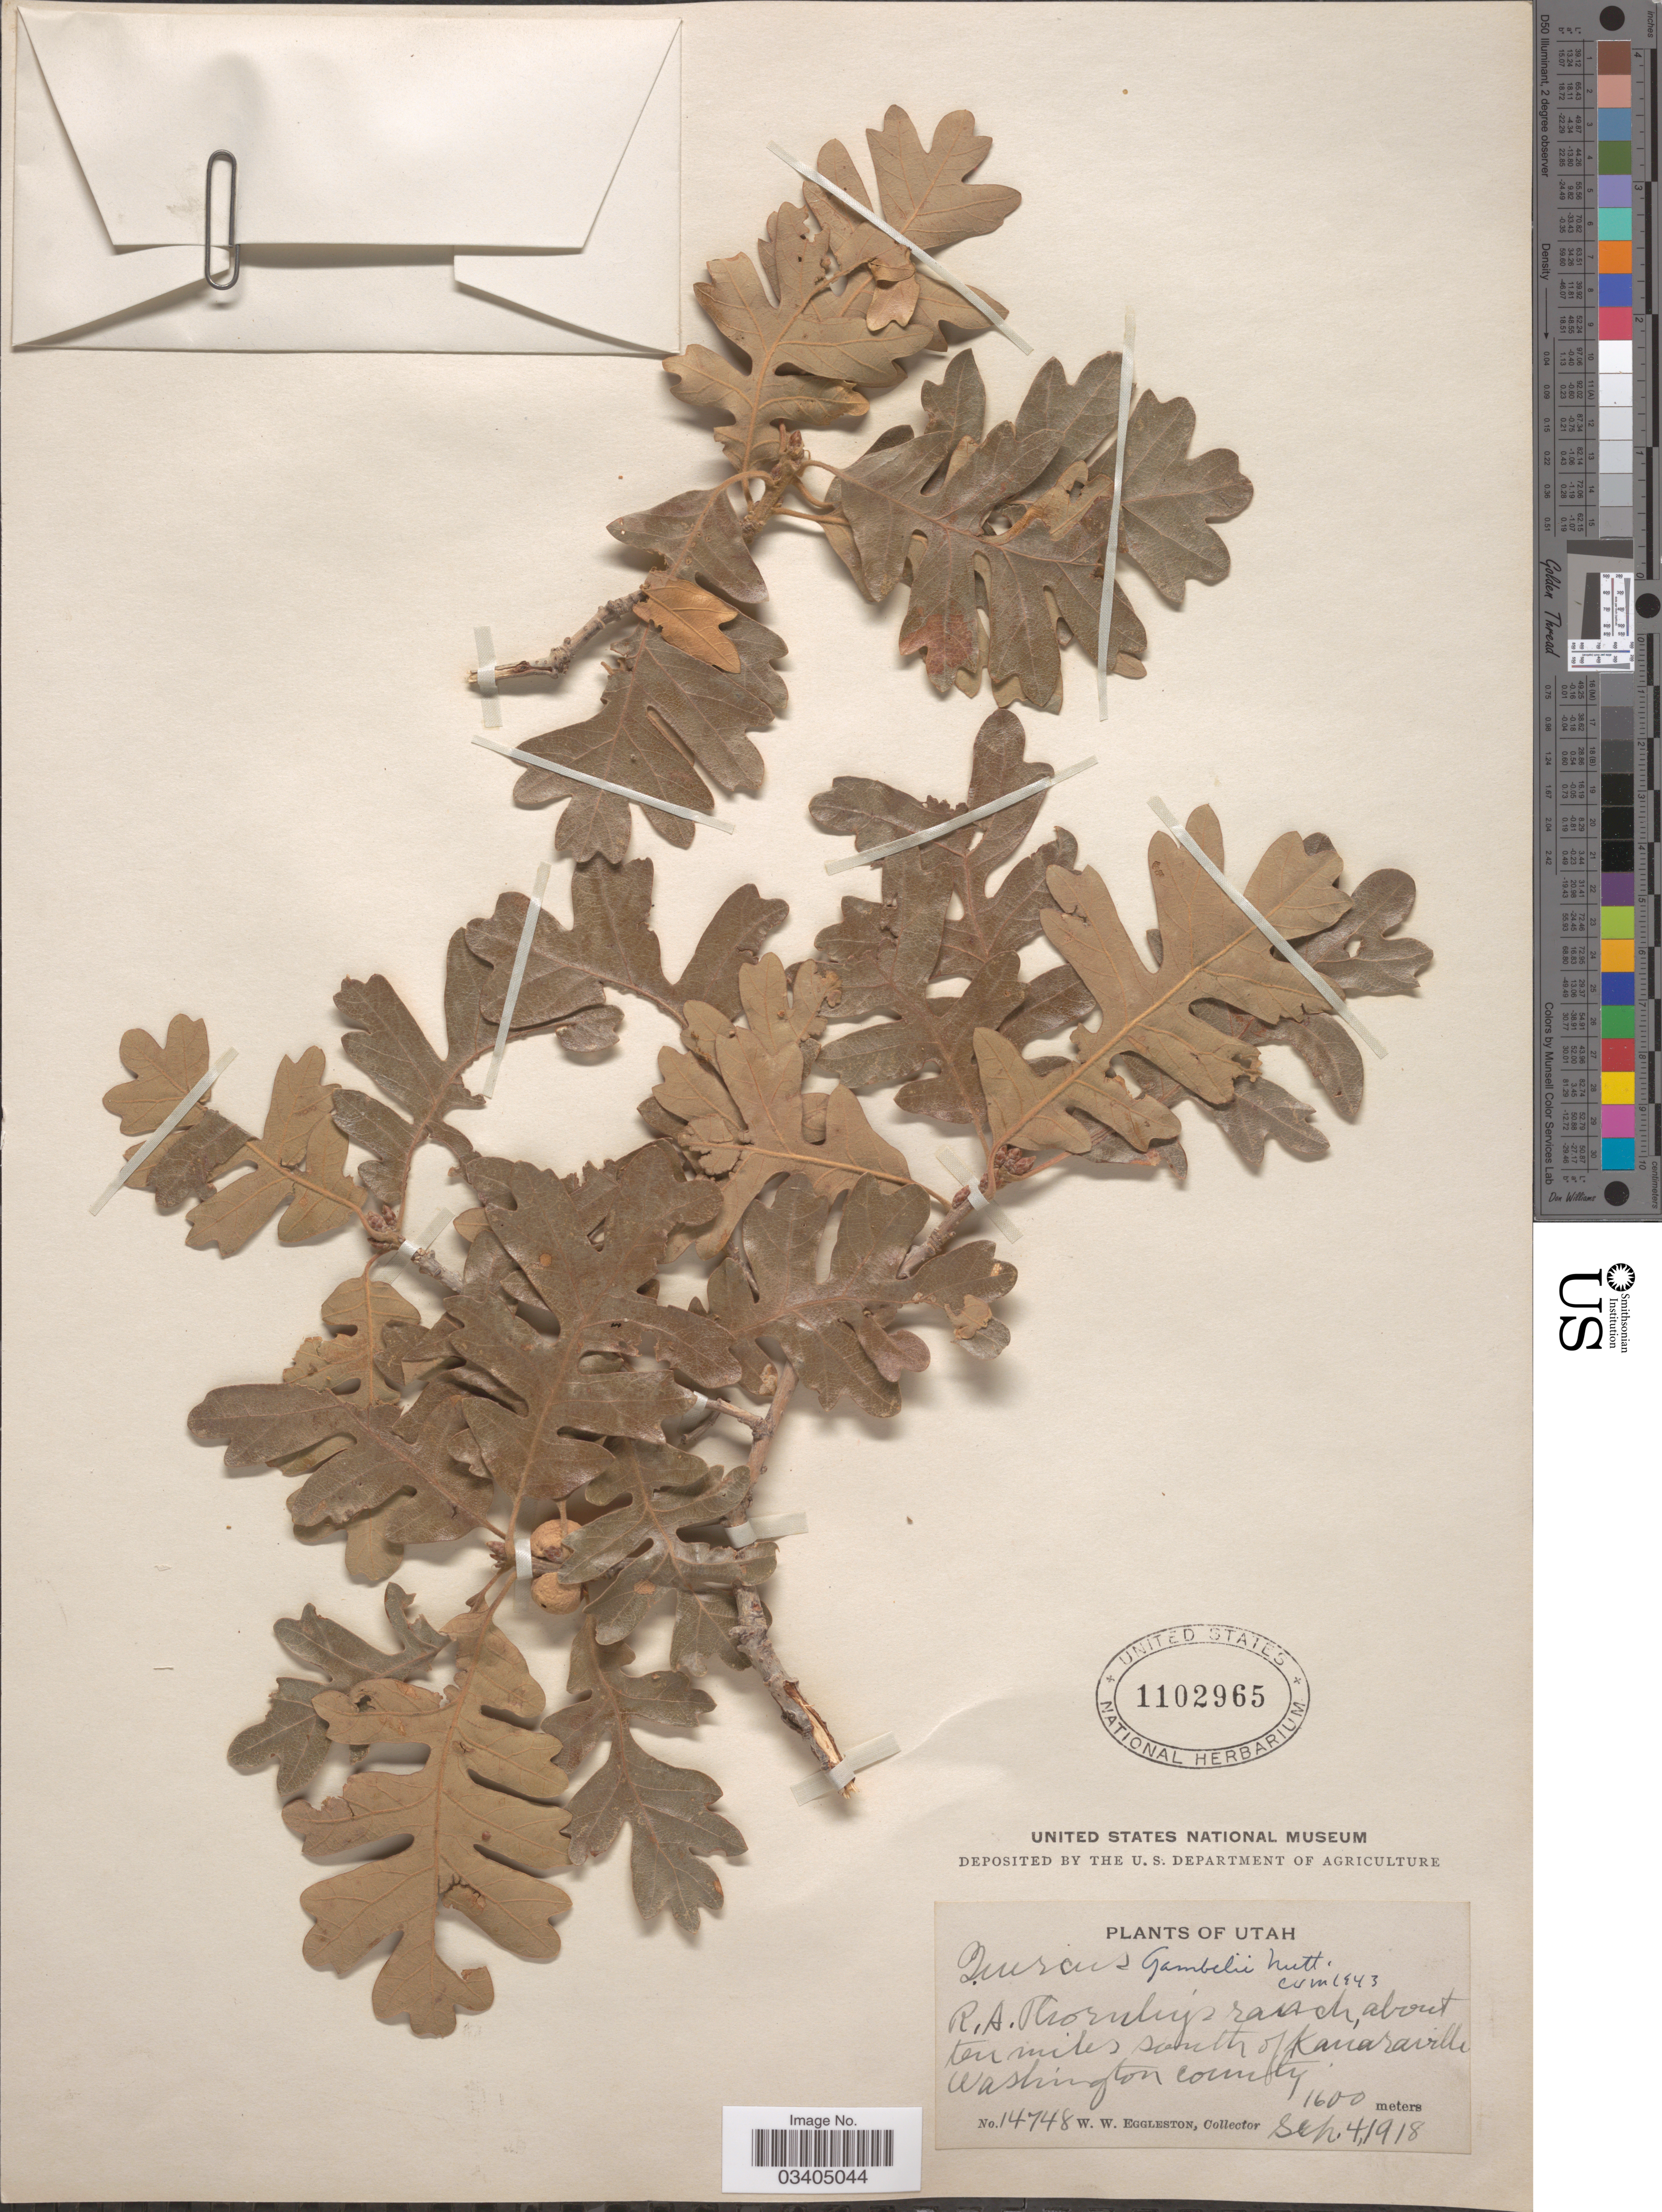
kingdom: Plantae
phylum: Tracheophyta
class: Magnoliopsida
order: Fagales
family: Fagaceae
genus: Quercus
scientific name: Quercus gambelii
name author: Nutt.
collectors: W. W. Eggleston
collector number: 14748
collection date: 1918-09-04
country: United States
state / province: Utah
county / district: Washington County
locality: R.A. Thornley's ranch, about ten miles south of Kanaraville.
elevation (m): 1600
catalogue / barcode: US 1102965